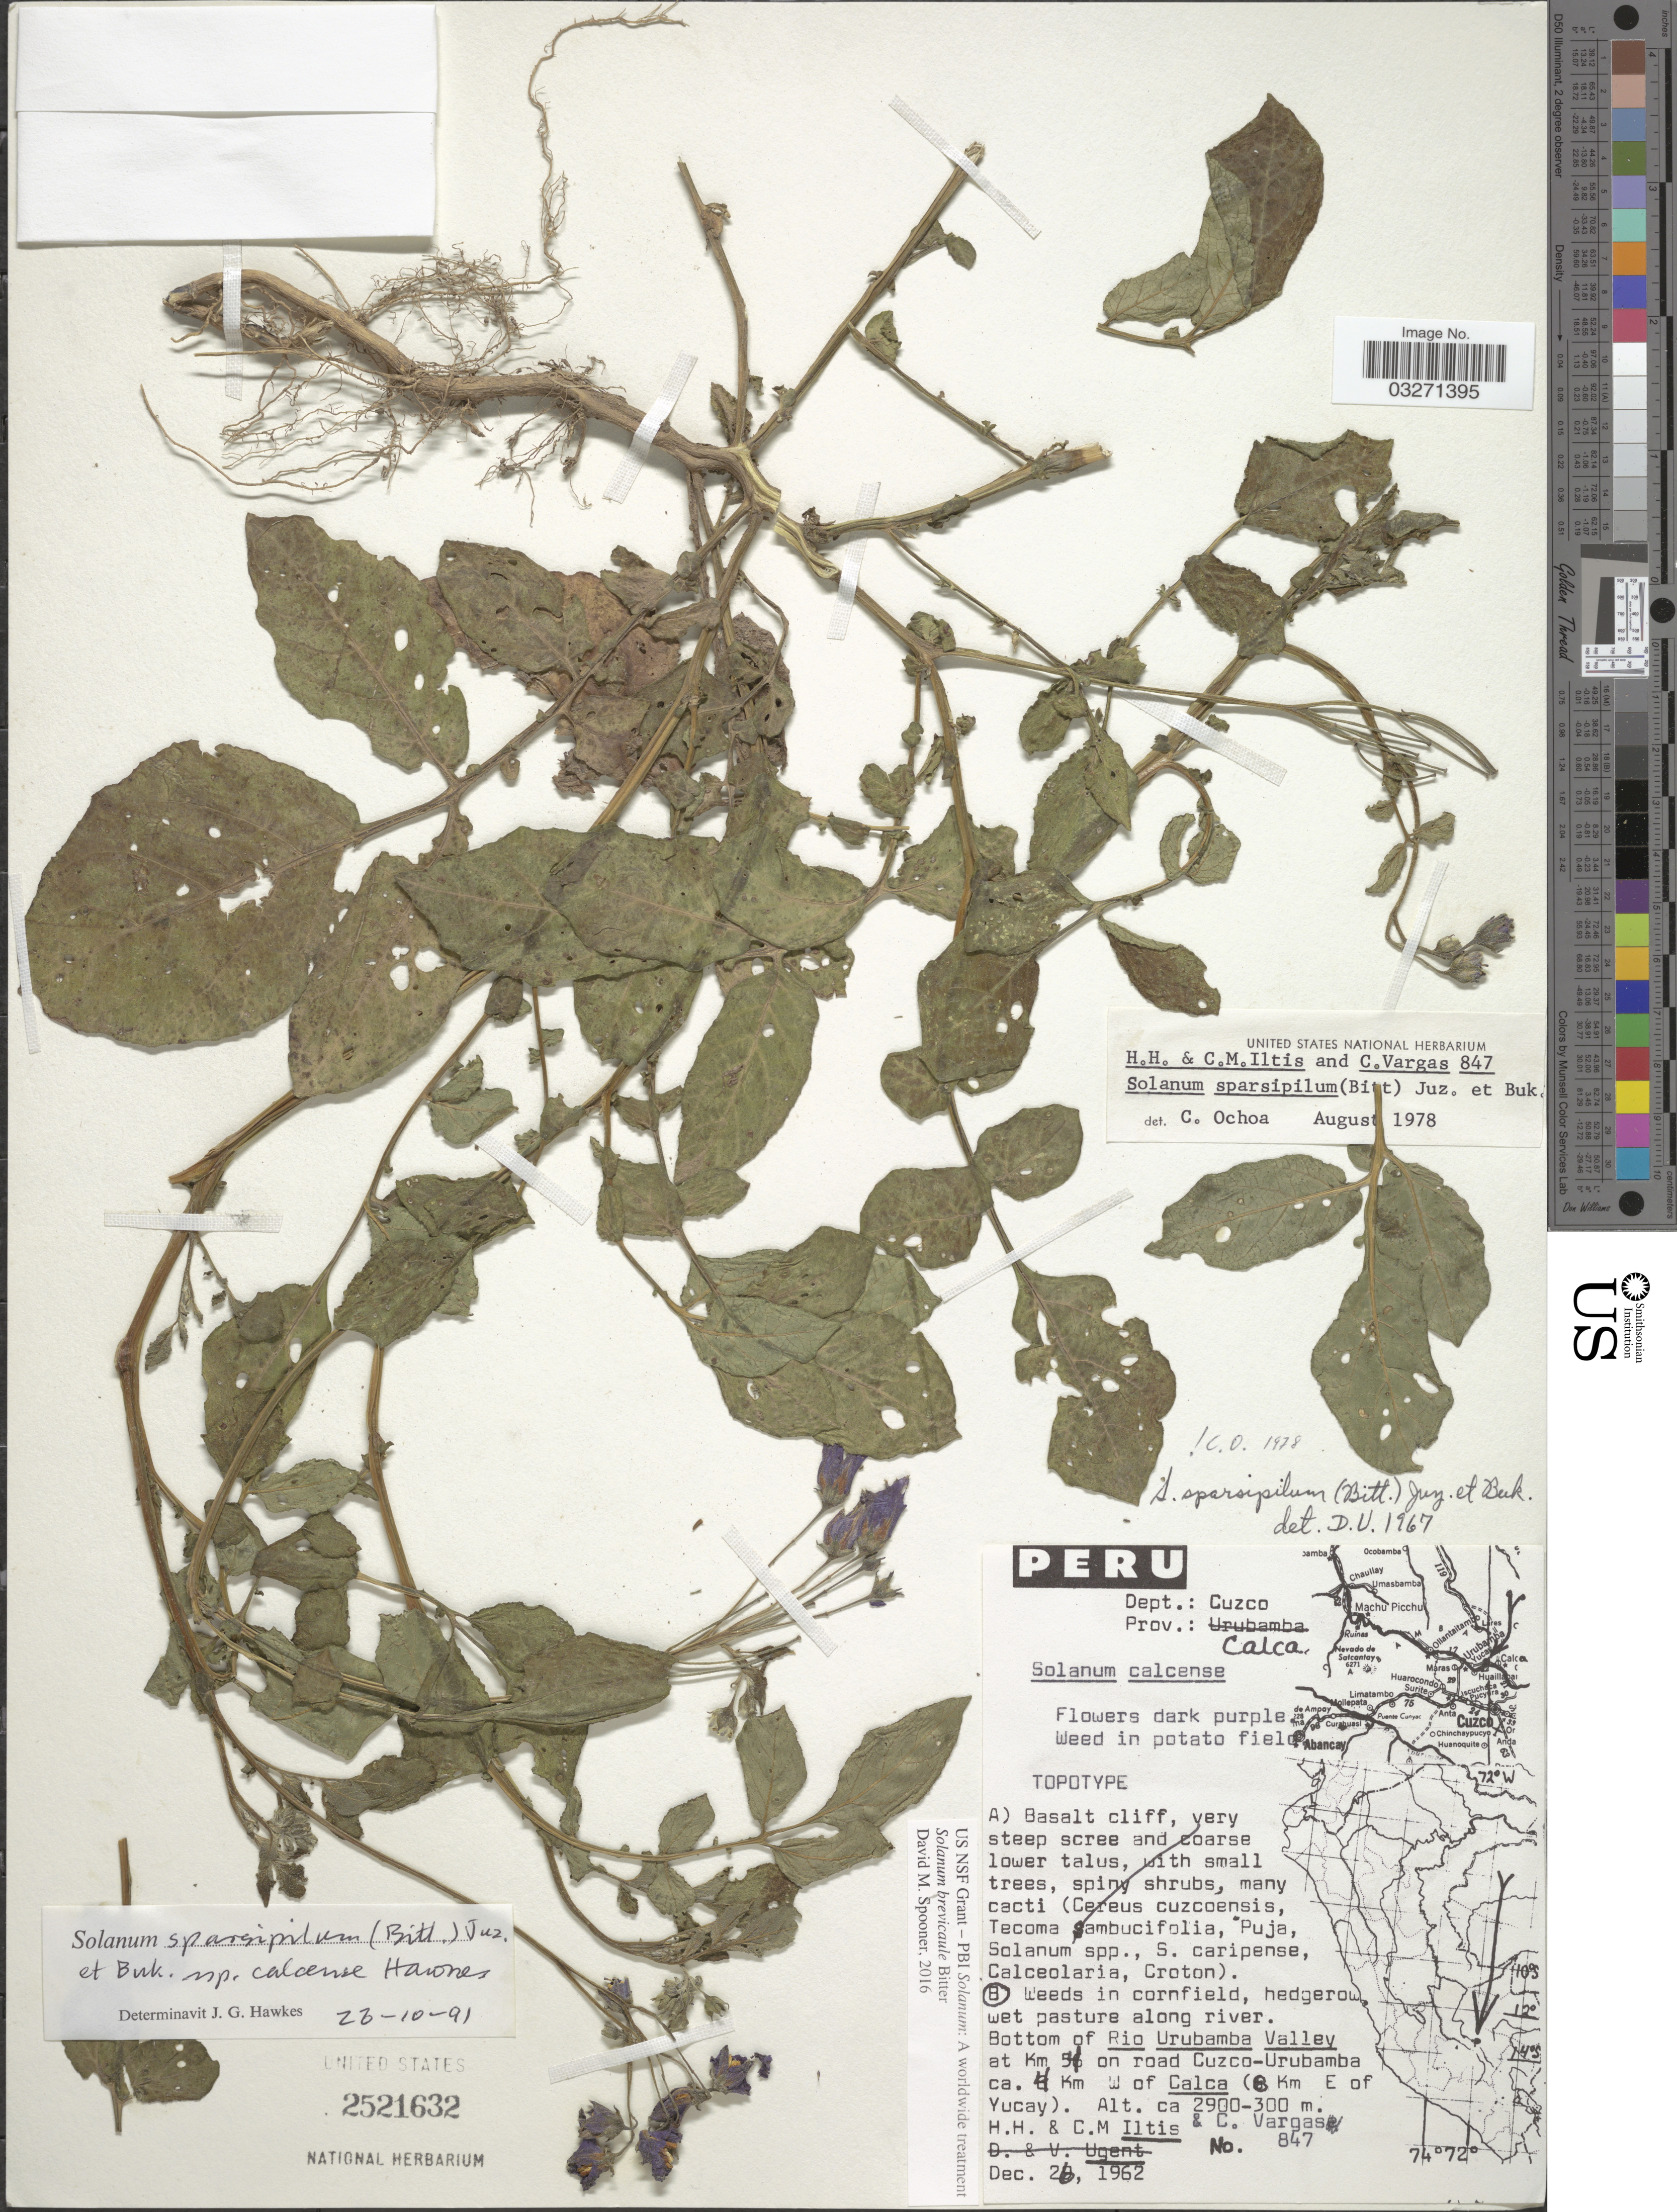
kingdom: Plantae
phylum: Tracheophyta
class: Magnoliopsida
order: Solanales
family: Solanaceae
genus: Solanum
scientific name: Solanum brevicaule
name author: Bitter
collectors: H. H. Iltis, C. M Iltis & C. Vargas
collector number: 847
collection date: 1962-12-26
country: Peru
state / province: Cusco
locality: Bottom of Río Urubamba Valley at Km. 54 on road Cuzco - Urubamba ca. 4 Km. W. of Calca (8 Km. E. of Yucay), Prov. Calca, Dept. Cuzco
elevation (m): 300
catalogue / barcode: US 2521632